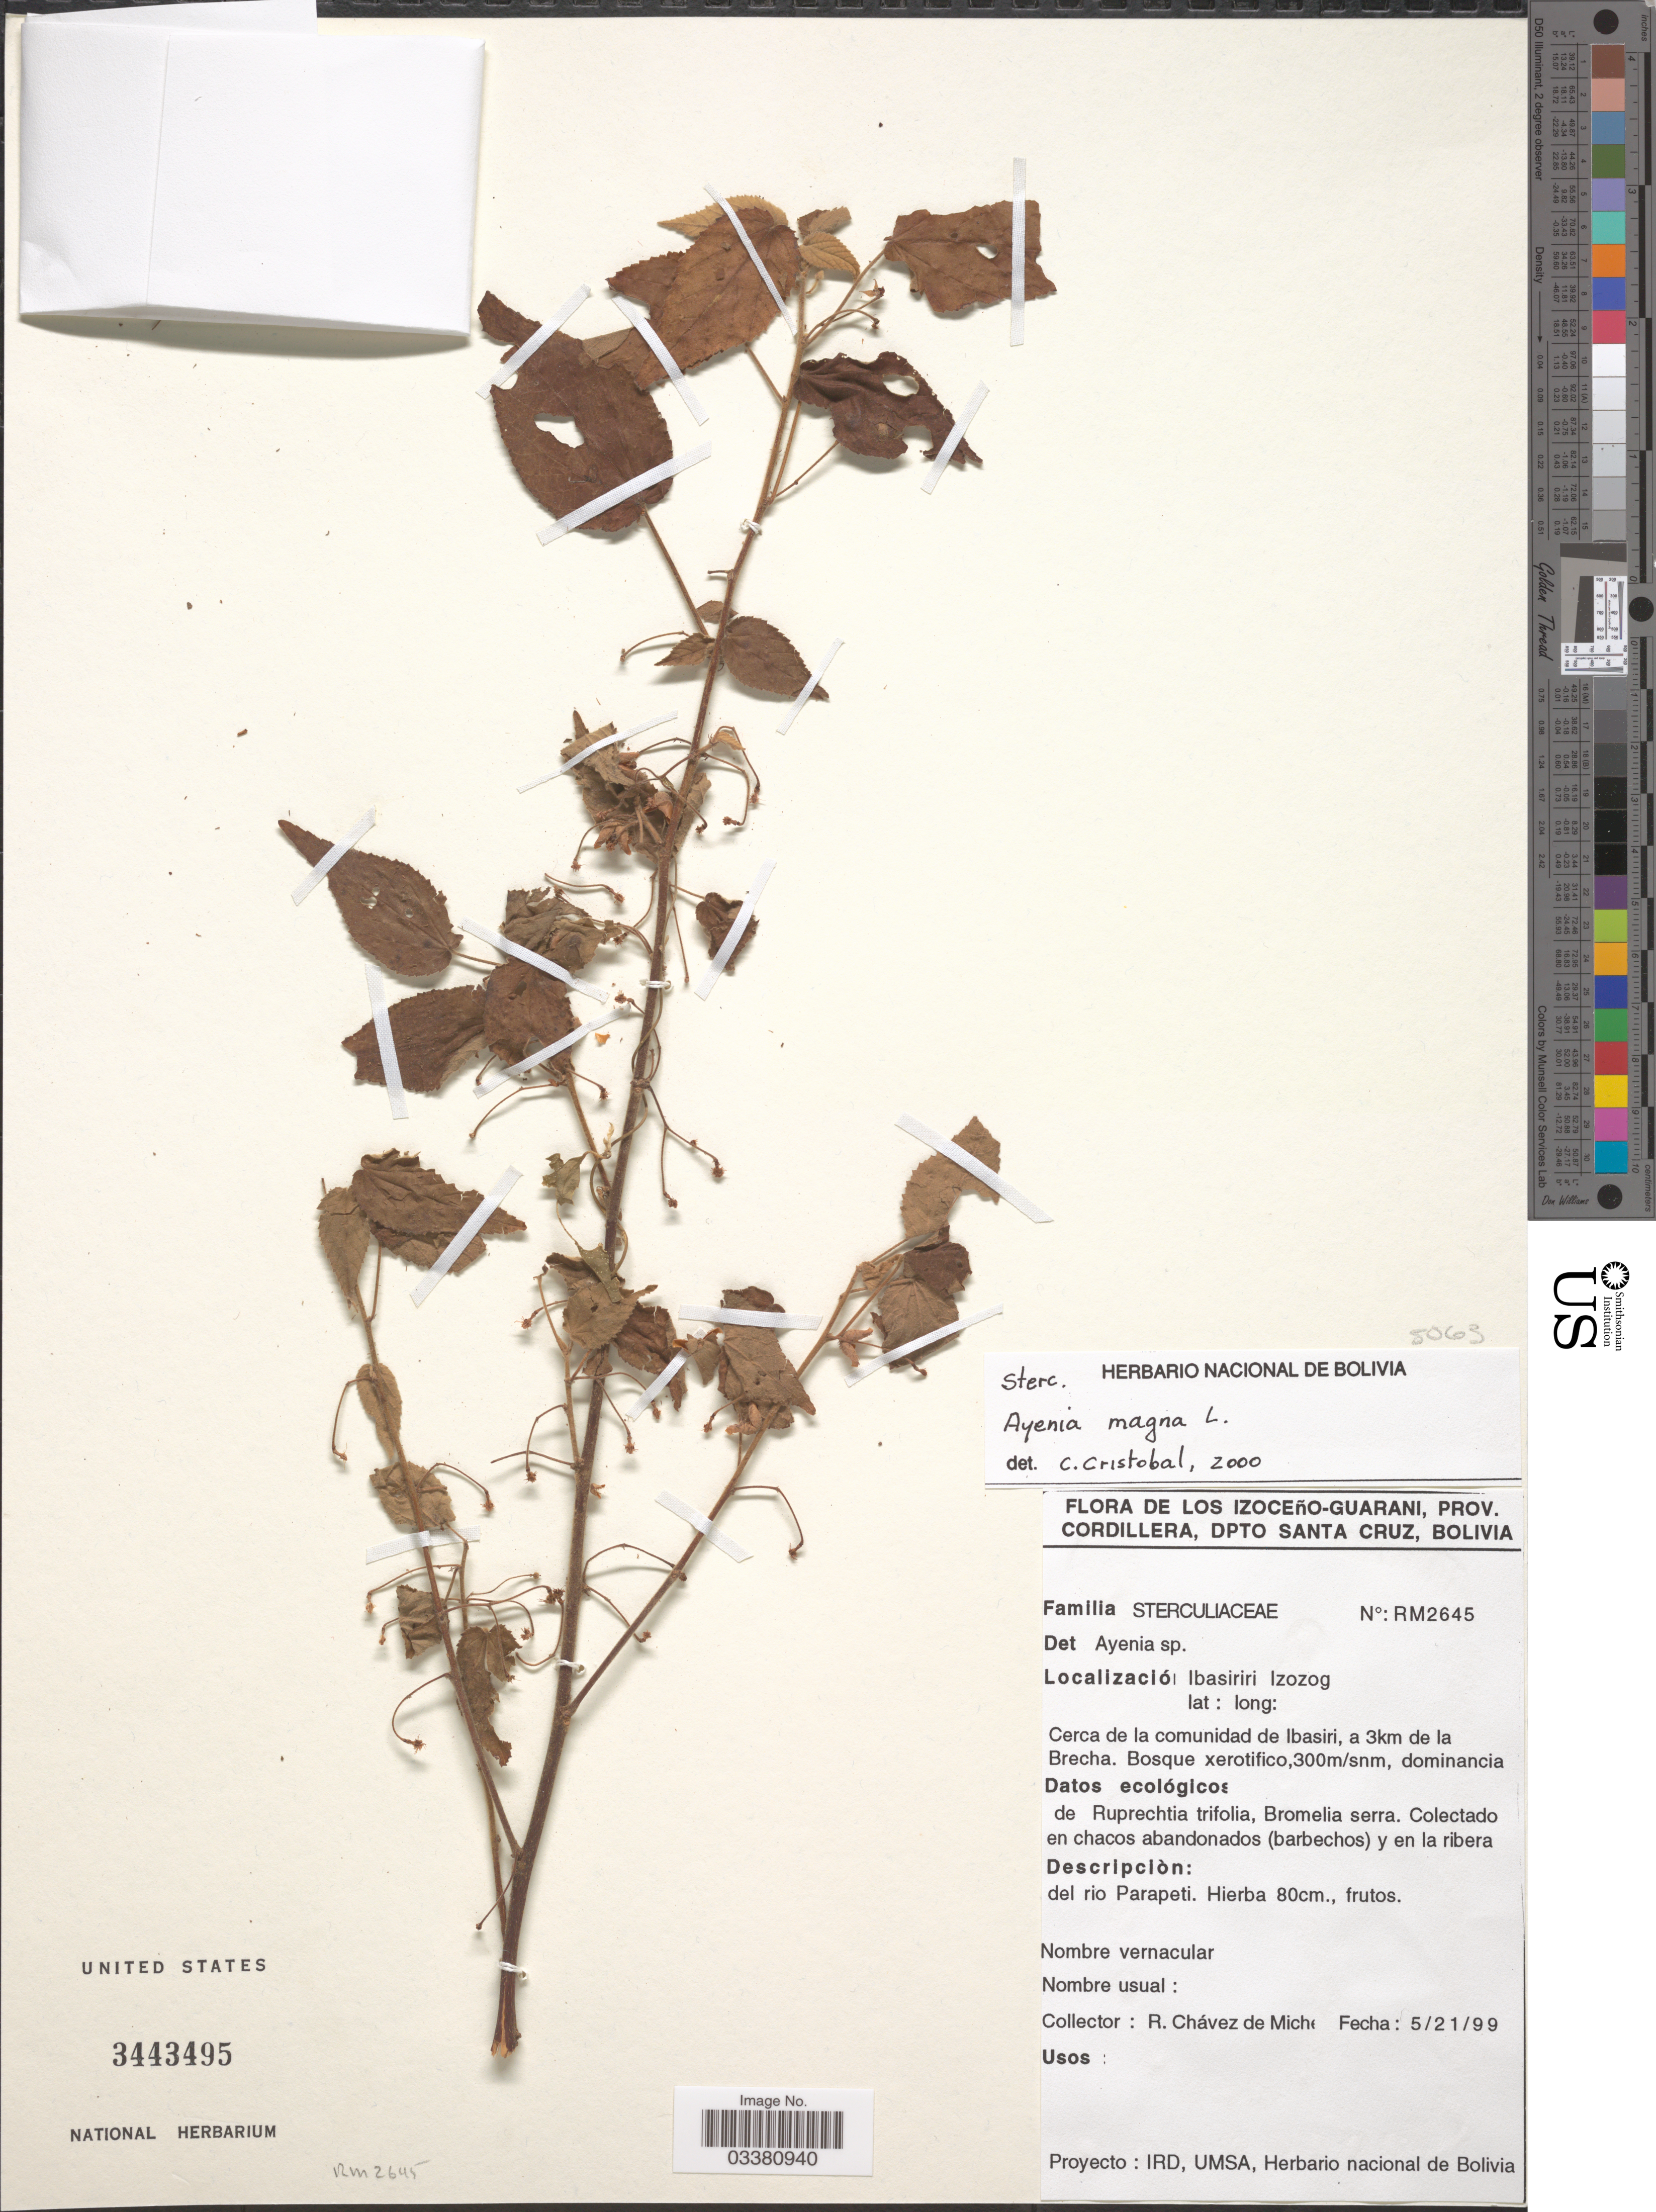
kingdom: Plantae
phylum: Tracheophyta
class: Magnoliopsida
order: Malvales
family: Malvaceae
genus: Ayenia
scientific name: Ayenia magna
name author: L.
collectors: R. Chávez de Miche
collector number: RM2645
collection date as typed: Transcribed d/m/y: 21/5/99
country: Bolivia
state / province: Santa Cruz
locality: Los Izoceño-Guarani, Prov. Cordillera, Dpto Santa Cruz. Ibasiriri Izozog. Cerca de la comunidad de Ibasiri, a 3km de la Brecha.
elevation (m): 300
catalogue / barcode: US 3443495